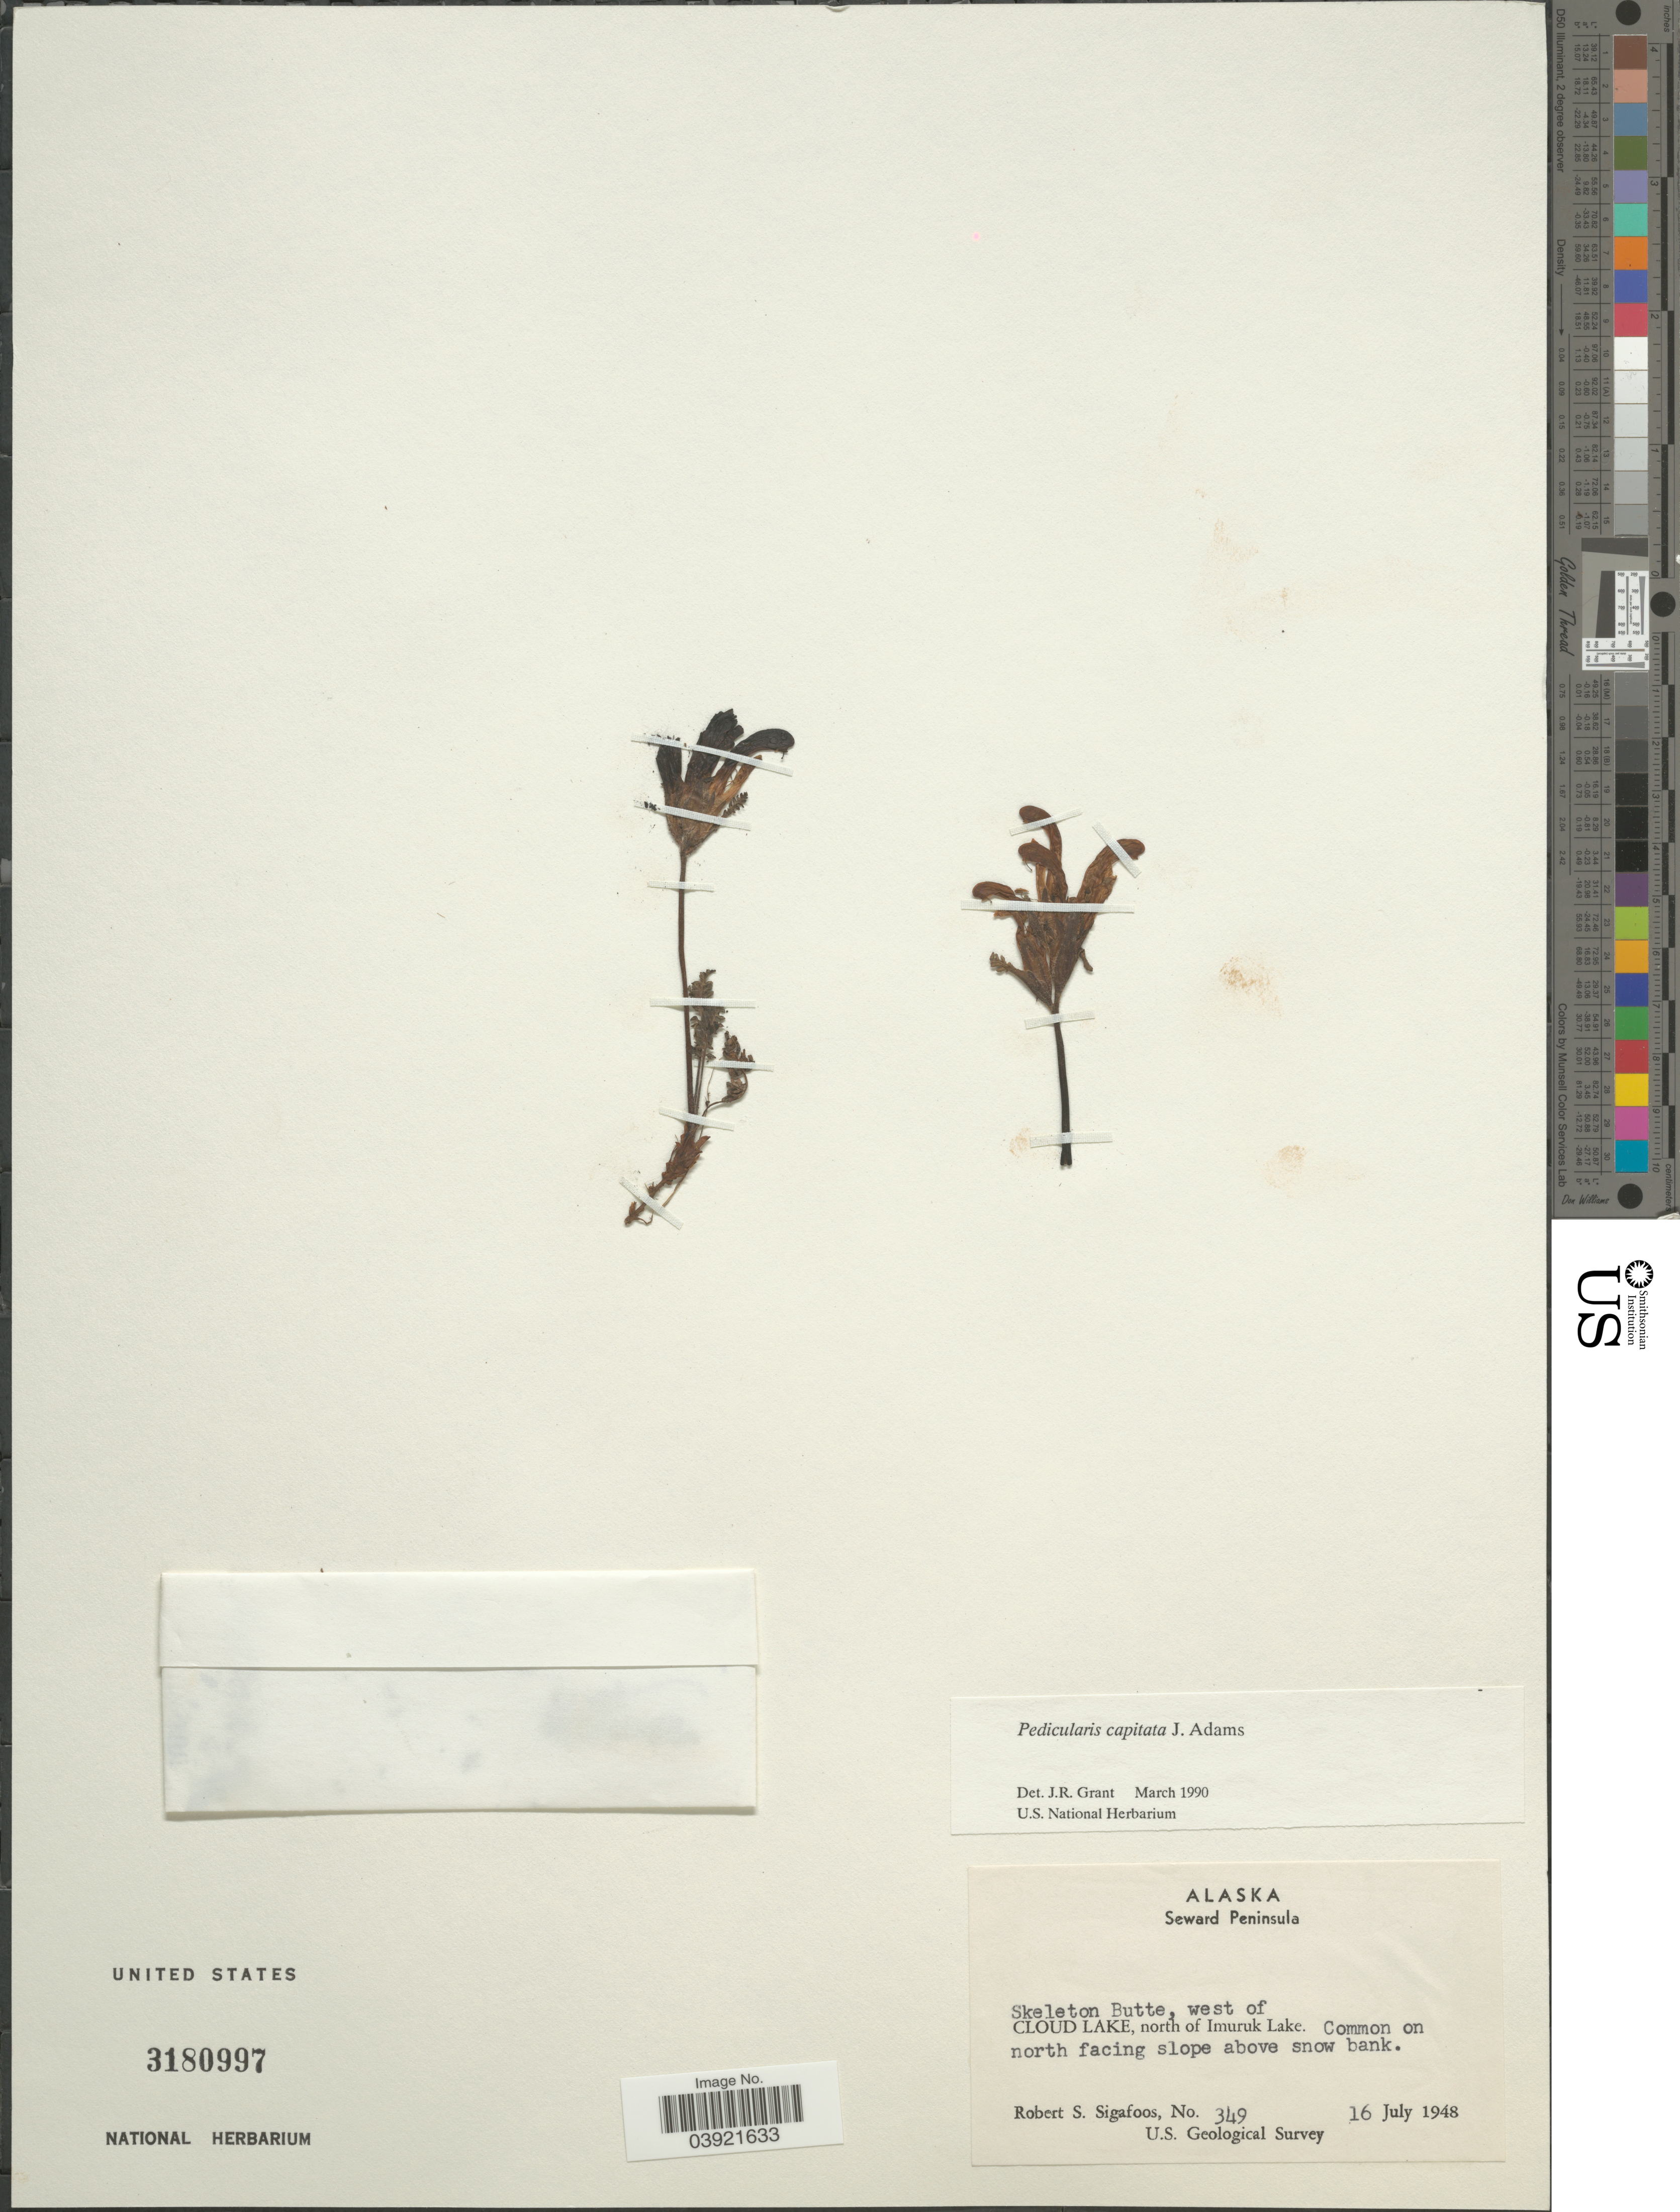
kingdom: Plantae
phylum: Tracheophyta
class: Magnoliopsida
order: Lamiales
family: Orobanchaceae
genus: Pedicularis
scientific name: Pedicularis capitata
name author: Adams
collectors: R. Sigafoos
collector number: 349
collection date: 1948-07-16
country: United States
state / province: Alaska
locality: Seward Peninsula. Skeleton Butte, west of Cloud Lake, north of Imuruk Lake. Common on north facing slope above snow bank.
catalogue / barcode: US 3180997